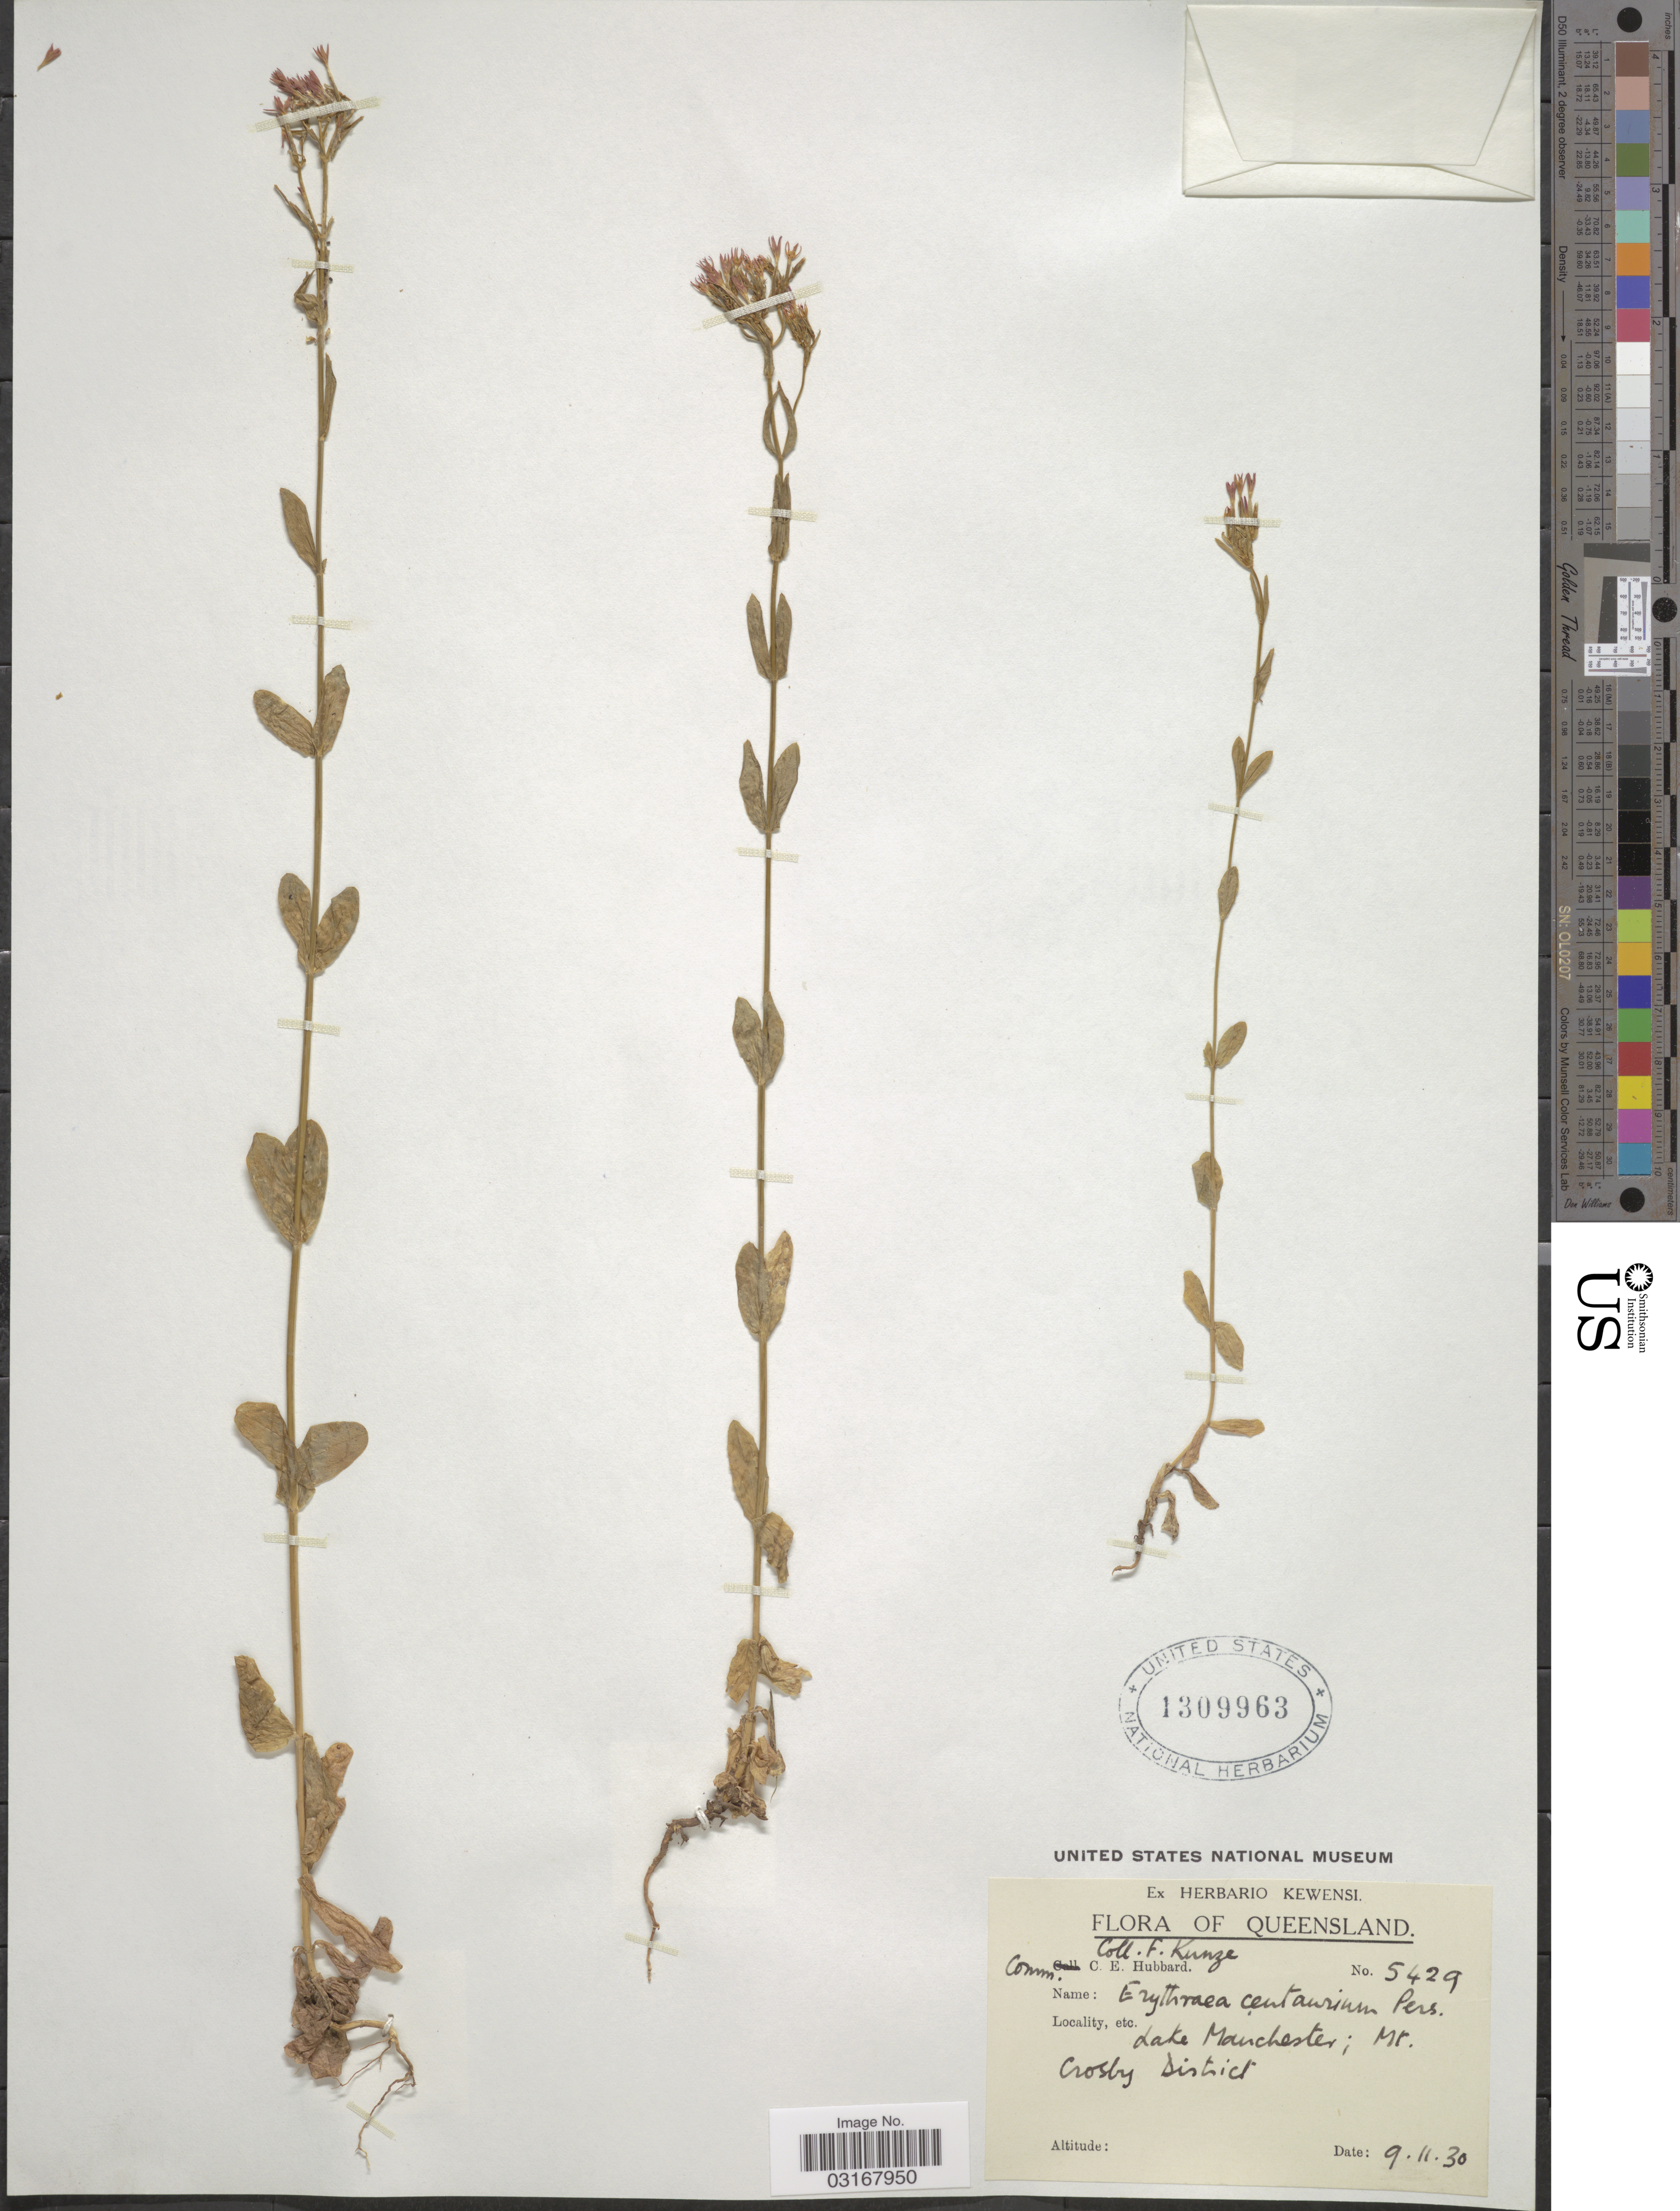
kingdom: Plantae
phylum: Tracheophyta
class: Magnoliopsida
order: Gentianales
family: Gentianaceae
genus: Centaurium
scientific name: Centaurium centaurium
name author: (L.) W. Wight ex Piper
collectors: F. Kunze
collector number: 5429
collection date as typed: Transcribed d/m/y: 9/11/30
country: Australia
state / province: Queensland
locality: Lake Manchester; Nr. Crosby District.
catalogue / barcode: US 1309963